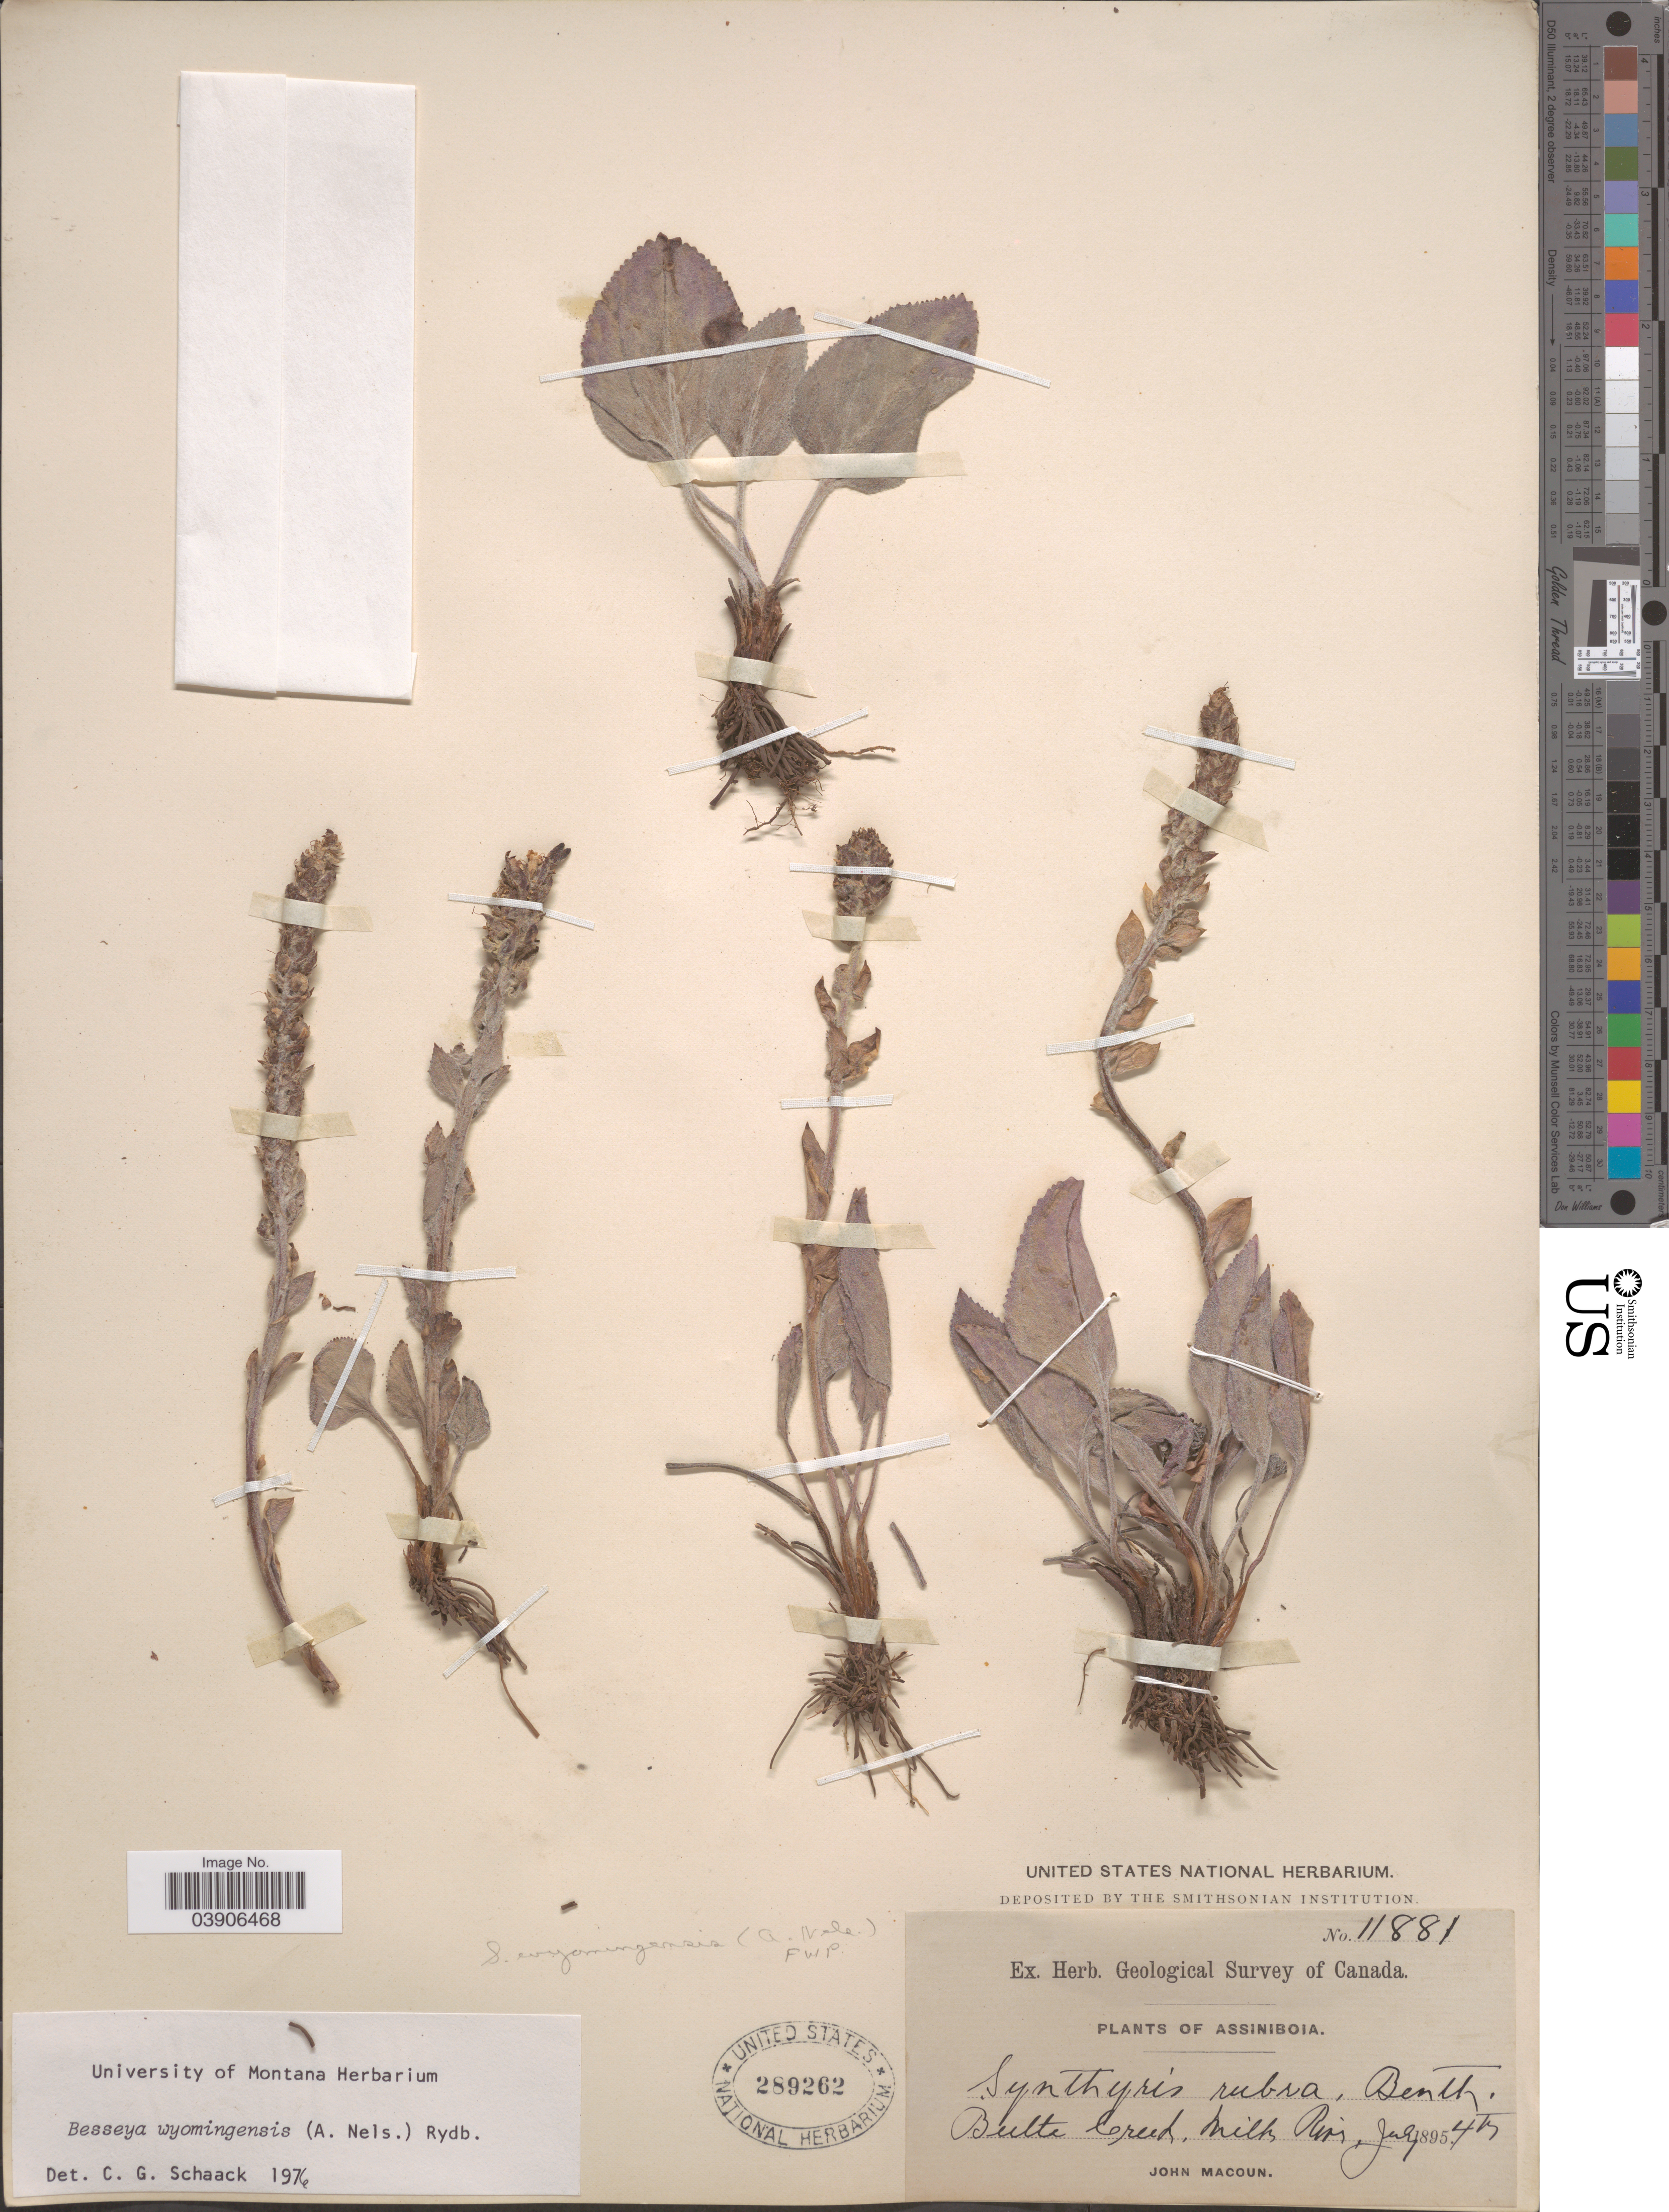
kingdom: Plantae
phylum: Tracheophyta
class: Magnoliopsida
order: Lamiales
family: Plantaginaceae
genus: Synthyris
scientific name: Synthyris wyomingensis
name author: A. Heller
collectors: J. Macoun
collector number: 11881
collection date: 1895-07-04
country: Canada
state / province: Alberta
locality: Assiniboia. Butte Creek, Milk River.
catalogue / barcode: US 289262